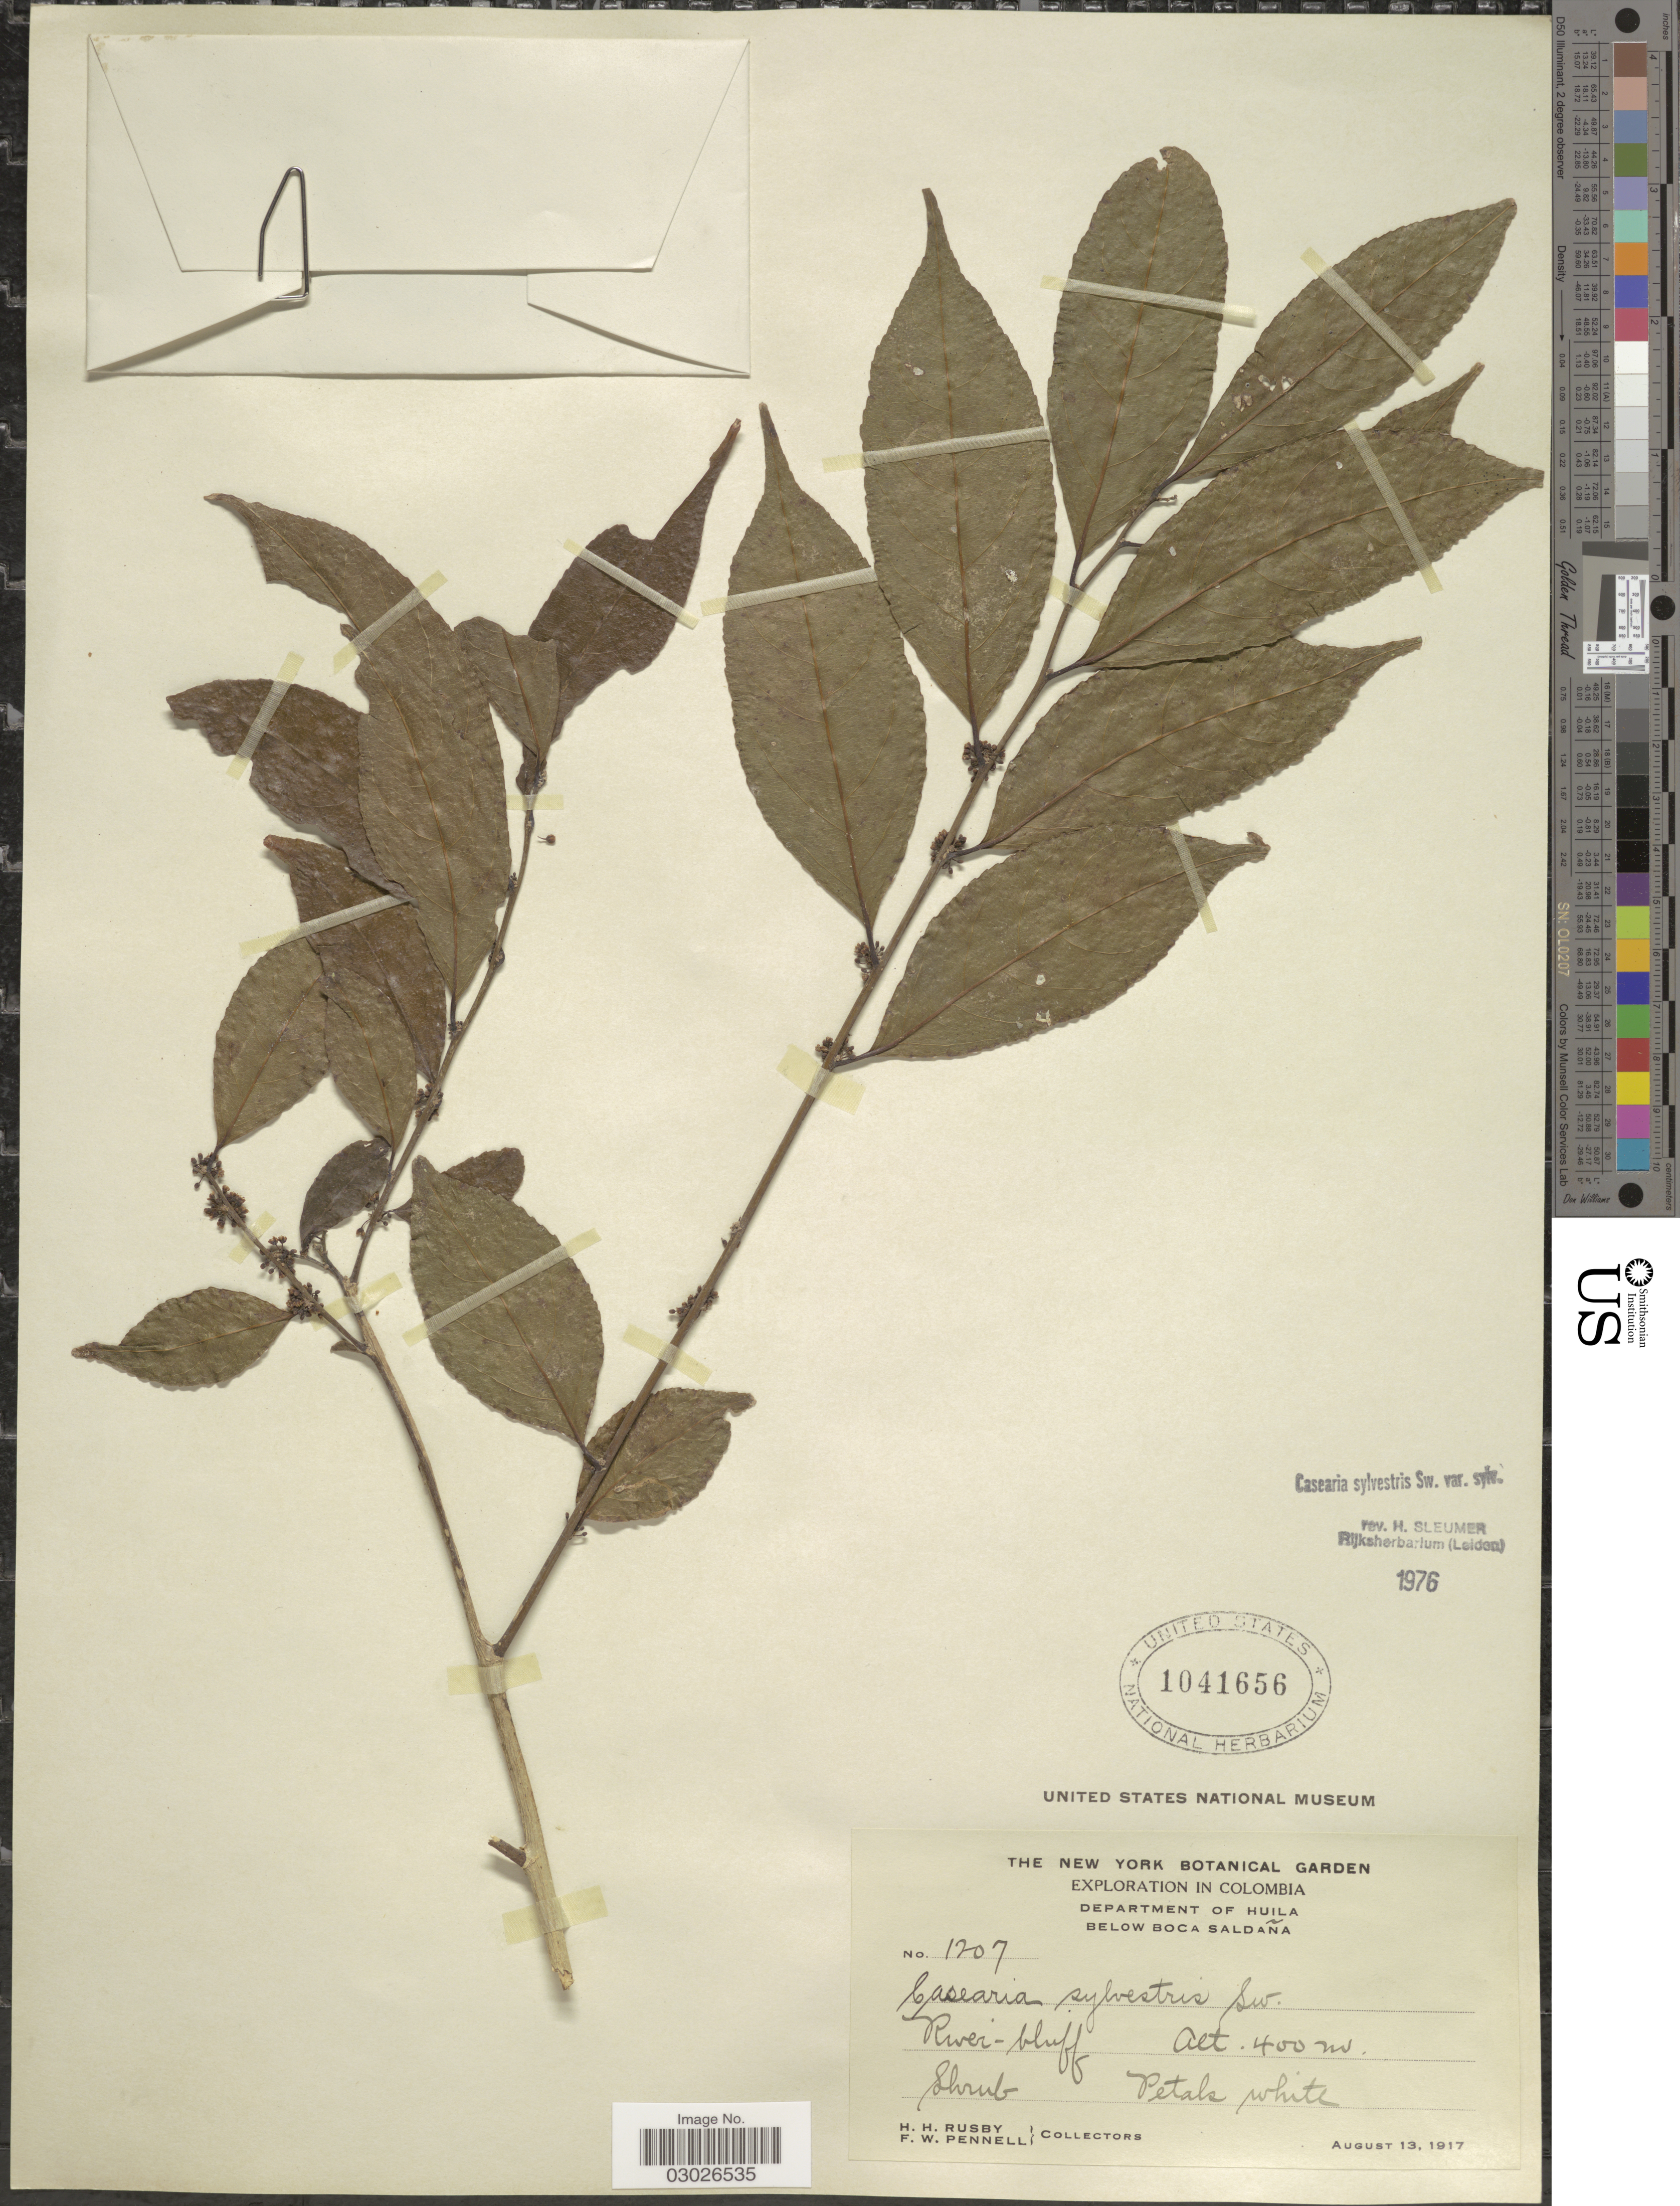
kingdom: Plantae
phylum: Tracheophyta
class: Magnoliopsida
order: Malpighiales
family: Salicaceae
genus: Casearia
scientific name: Casearia sylvestris var. sylvestris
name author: Sw.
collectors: H. H. Rusby & F. W. Pennell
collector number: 1207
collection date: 1917-08-13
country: Colombia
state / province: Huila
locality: Department of Huila, Below Boca Saldaña.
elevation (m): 400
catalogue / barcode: US 1041656